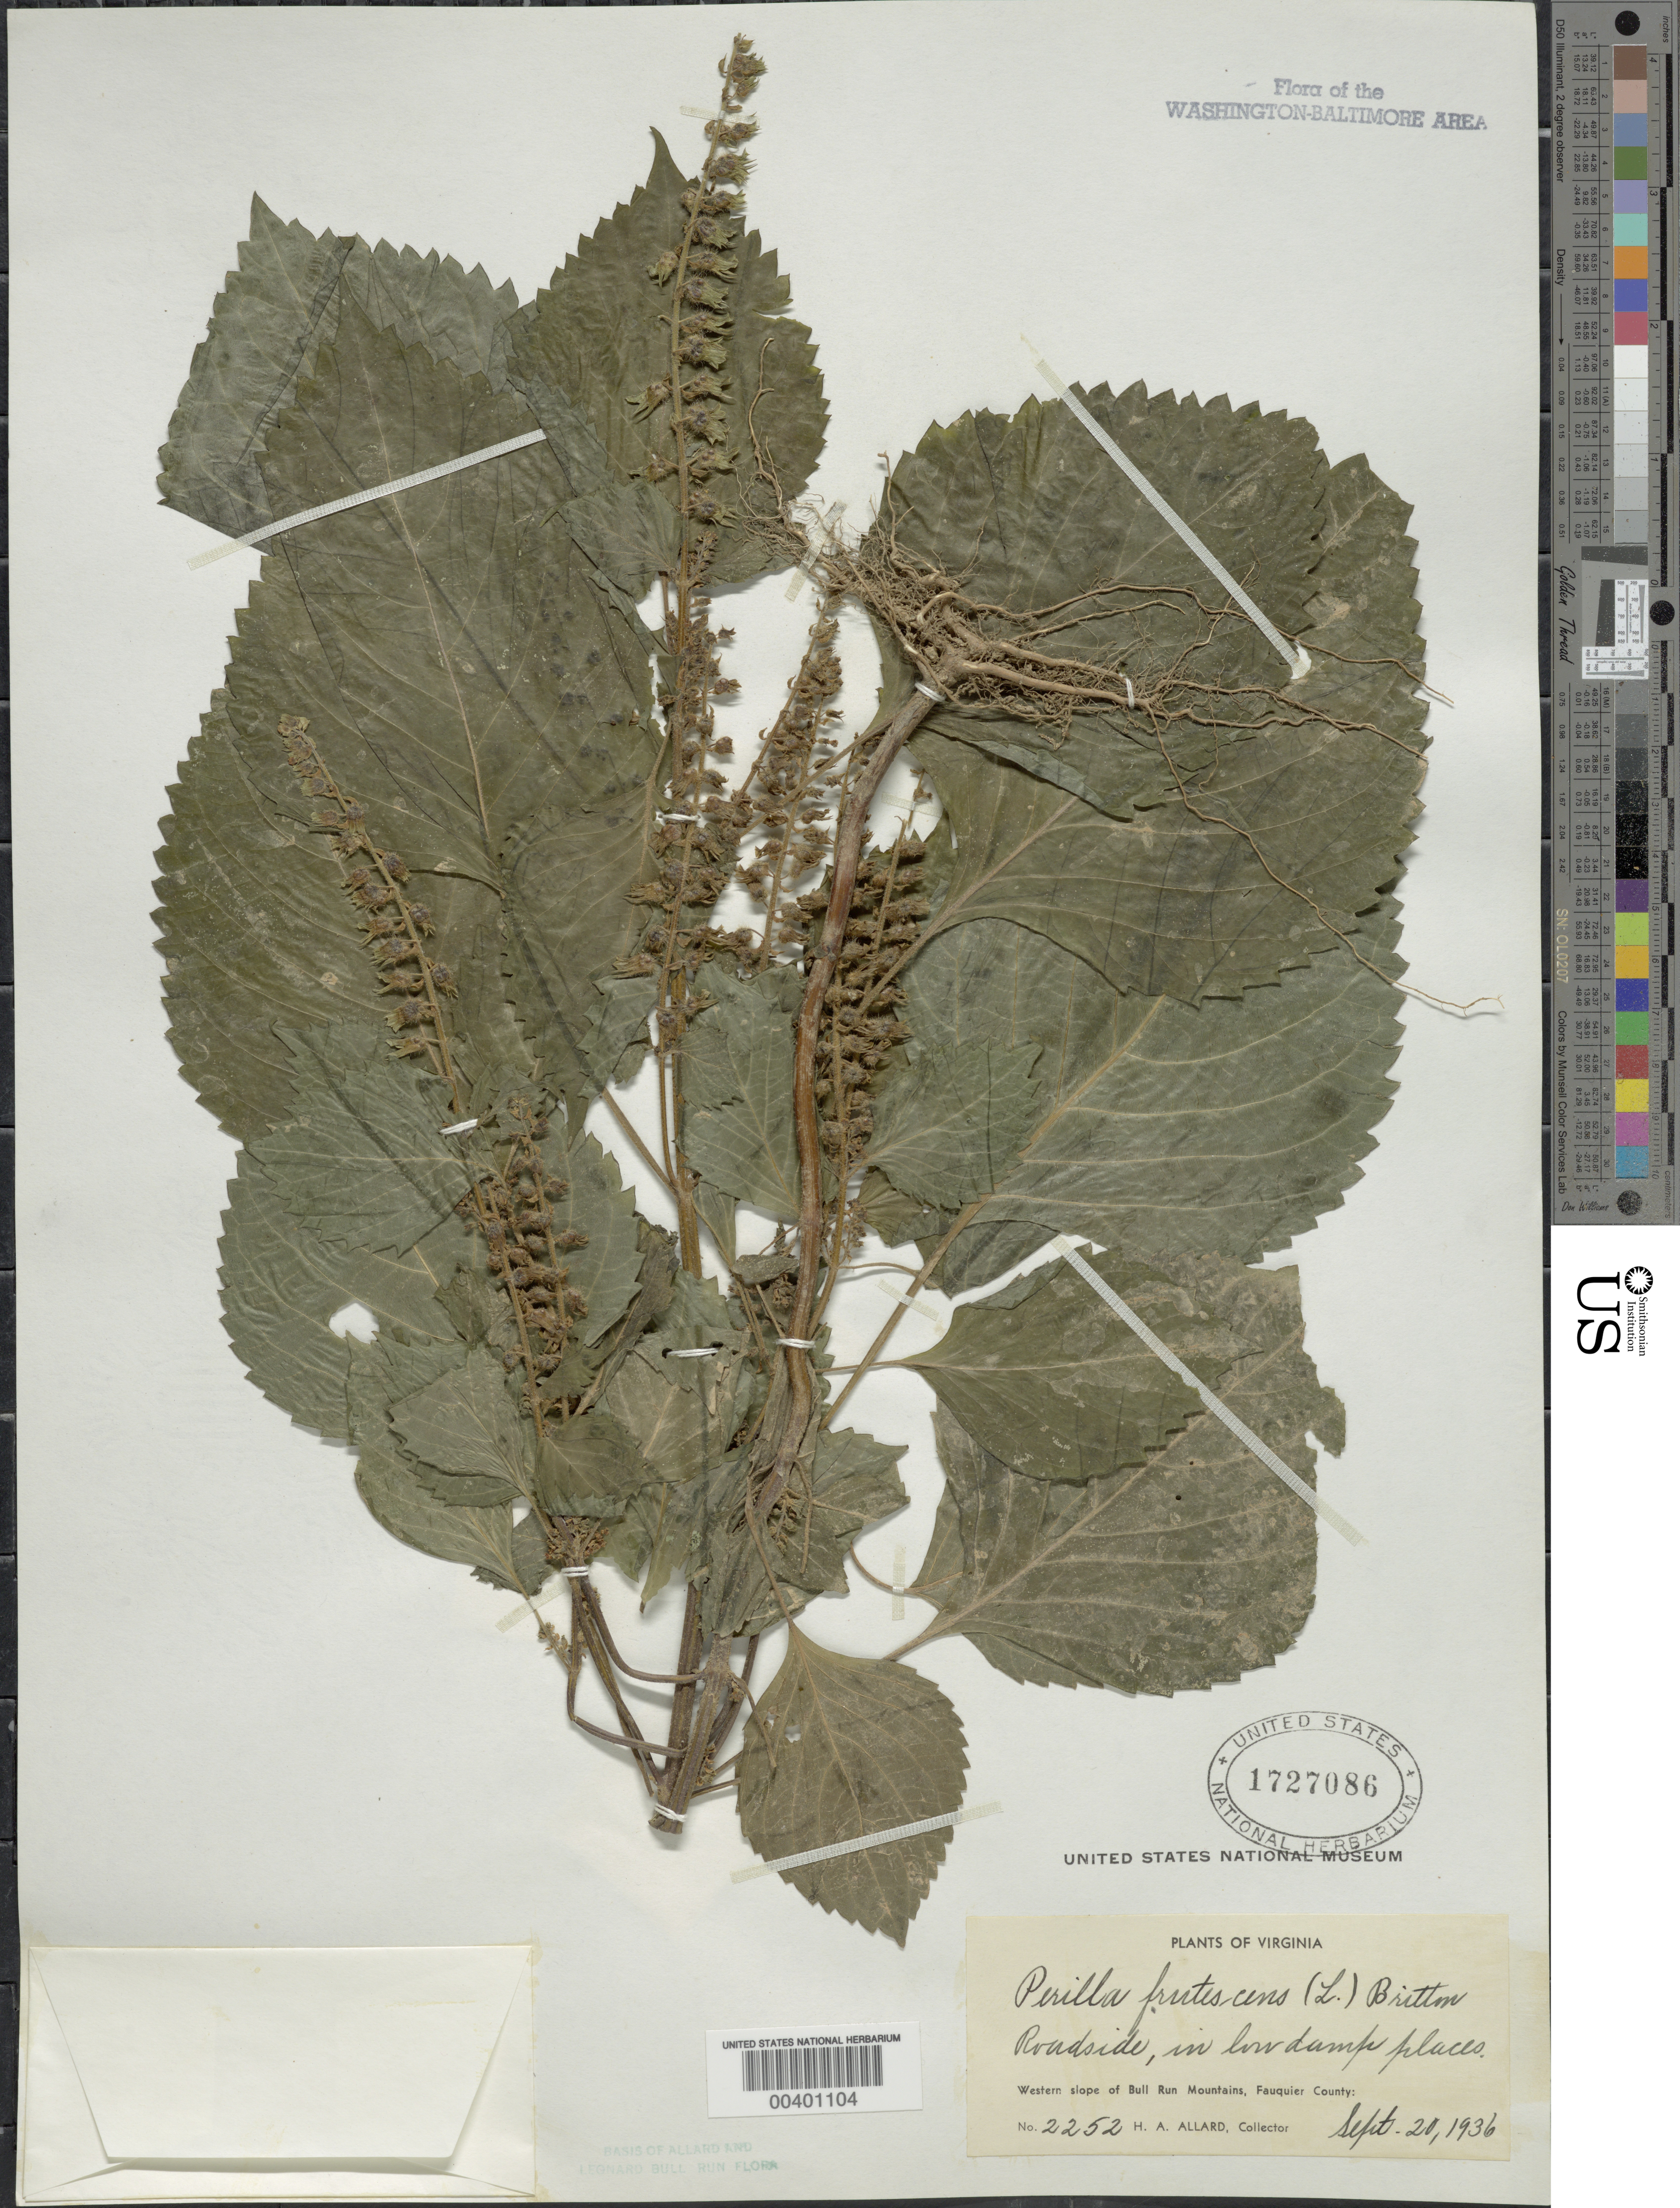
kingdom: Plantae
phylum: Tracheophyta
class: Magnoliopsida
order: Lamiales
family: Lamiaceae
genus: Perilla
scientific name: Perilla frutescens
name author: (L.) Britton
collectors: H. A. Allard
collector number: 2252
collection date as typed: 20 Sep 1936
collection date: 1936-09-20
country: United States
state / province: Virginia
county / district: Fauquier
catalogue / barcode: US 1727086